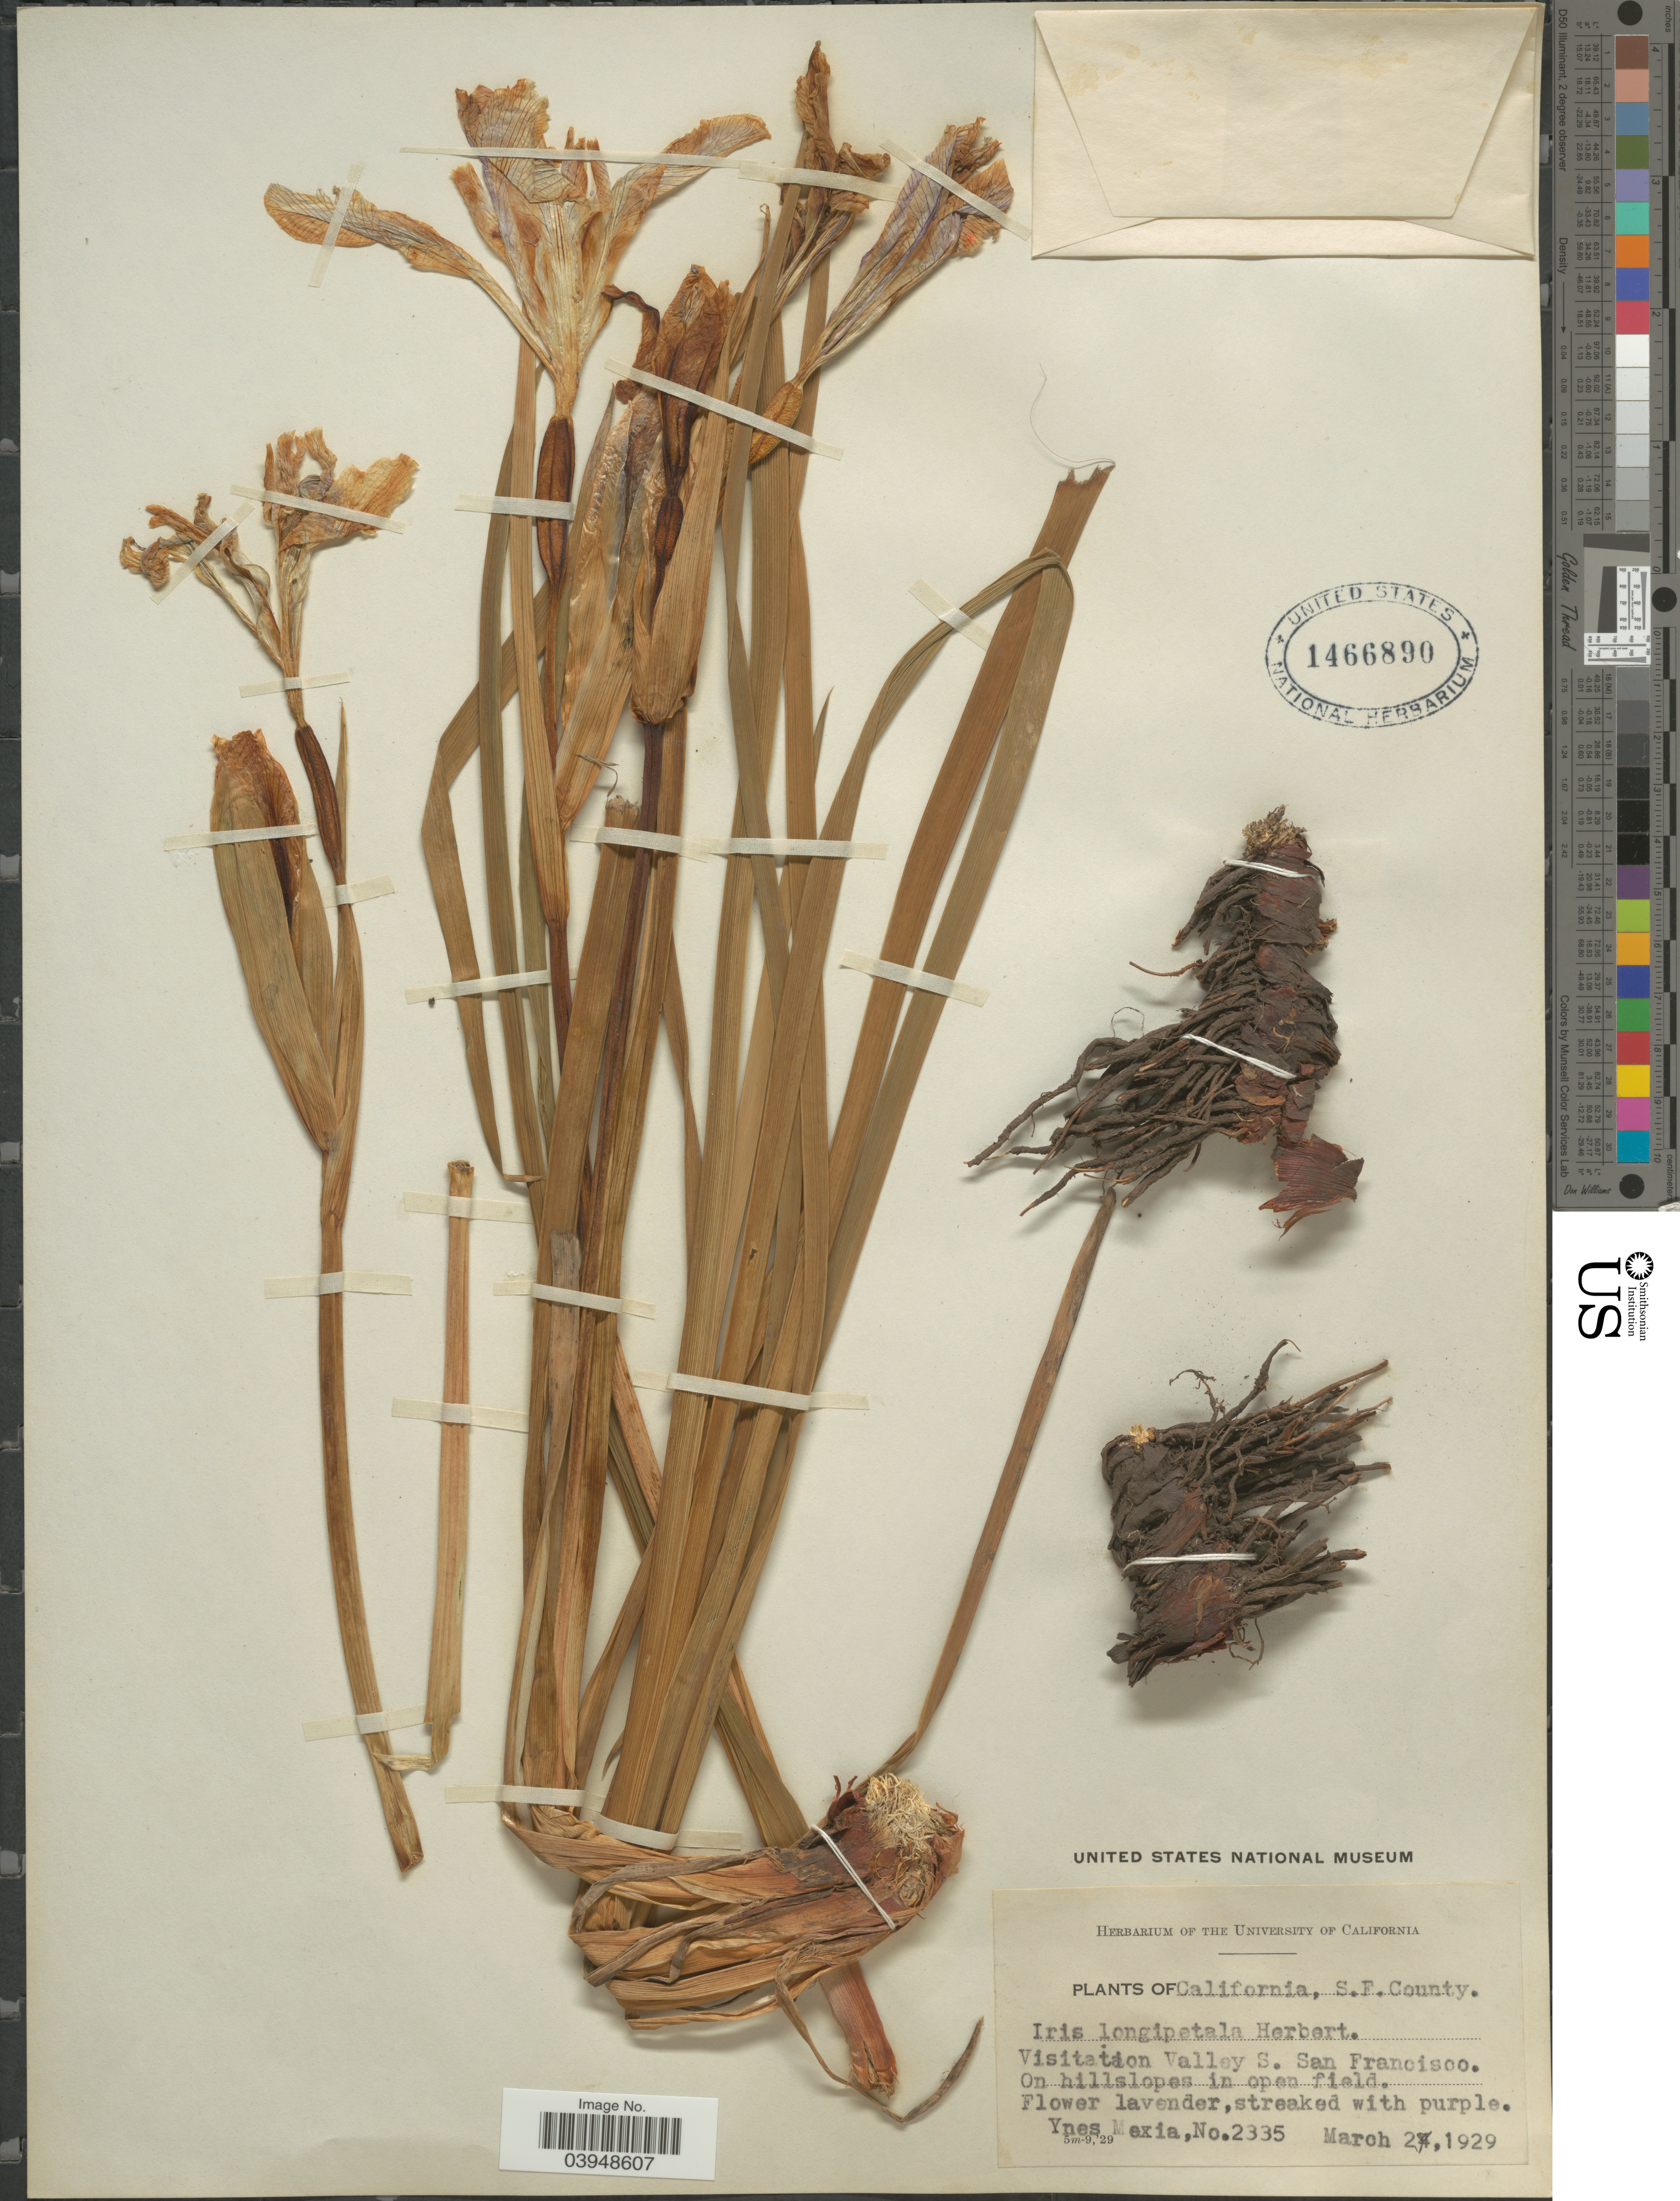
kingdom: Plantae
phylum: Tracheophyta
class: Liliopsida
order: Asparagales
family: Iridaceae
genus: Iris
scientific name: Iris longipetala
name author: Herb.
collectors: Y. Mexia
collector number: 2335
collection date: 1929-03-27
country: United States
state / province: California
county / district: San Francisco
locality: S.F. County. Visitation Valley S. San Francisco.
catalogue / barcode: US 1466890